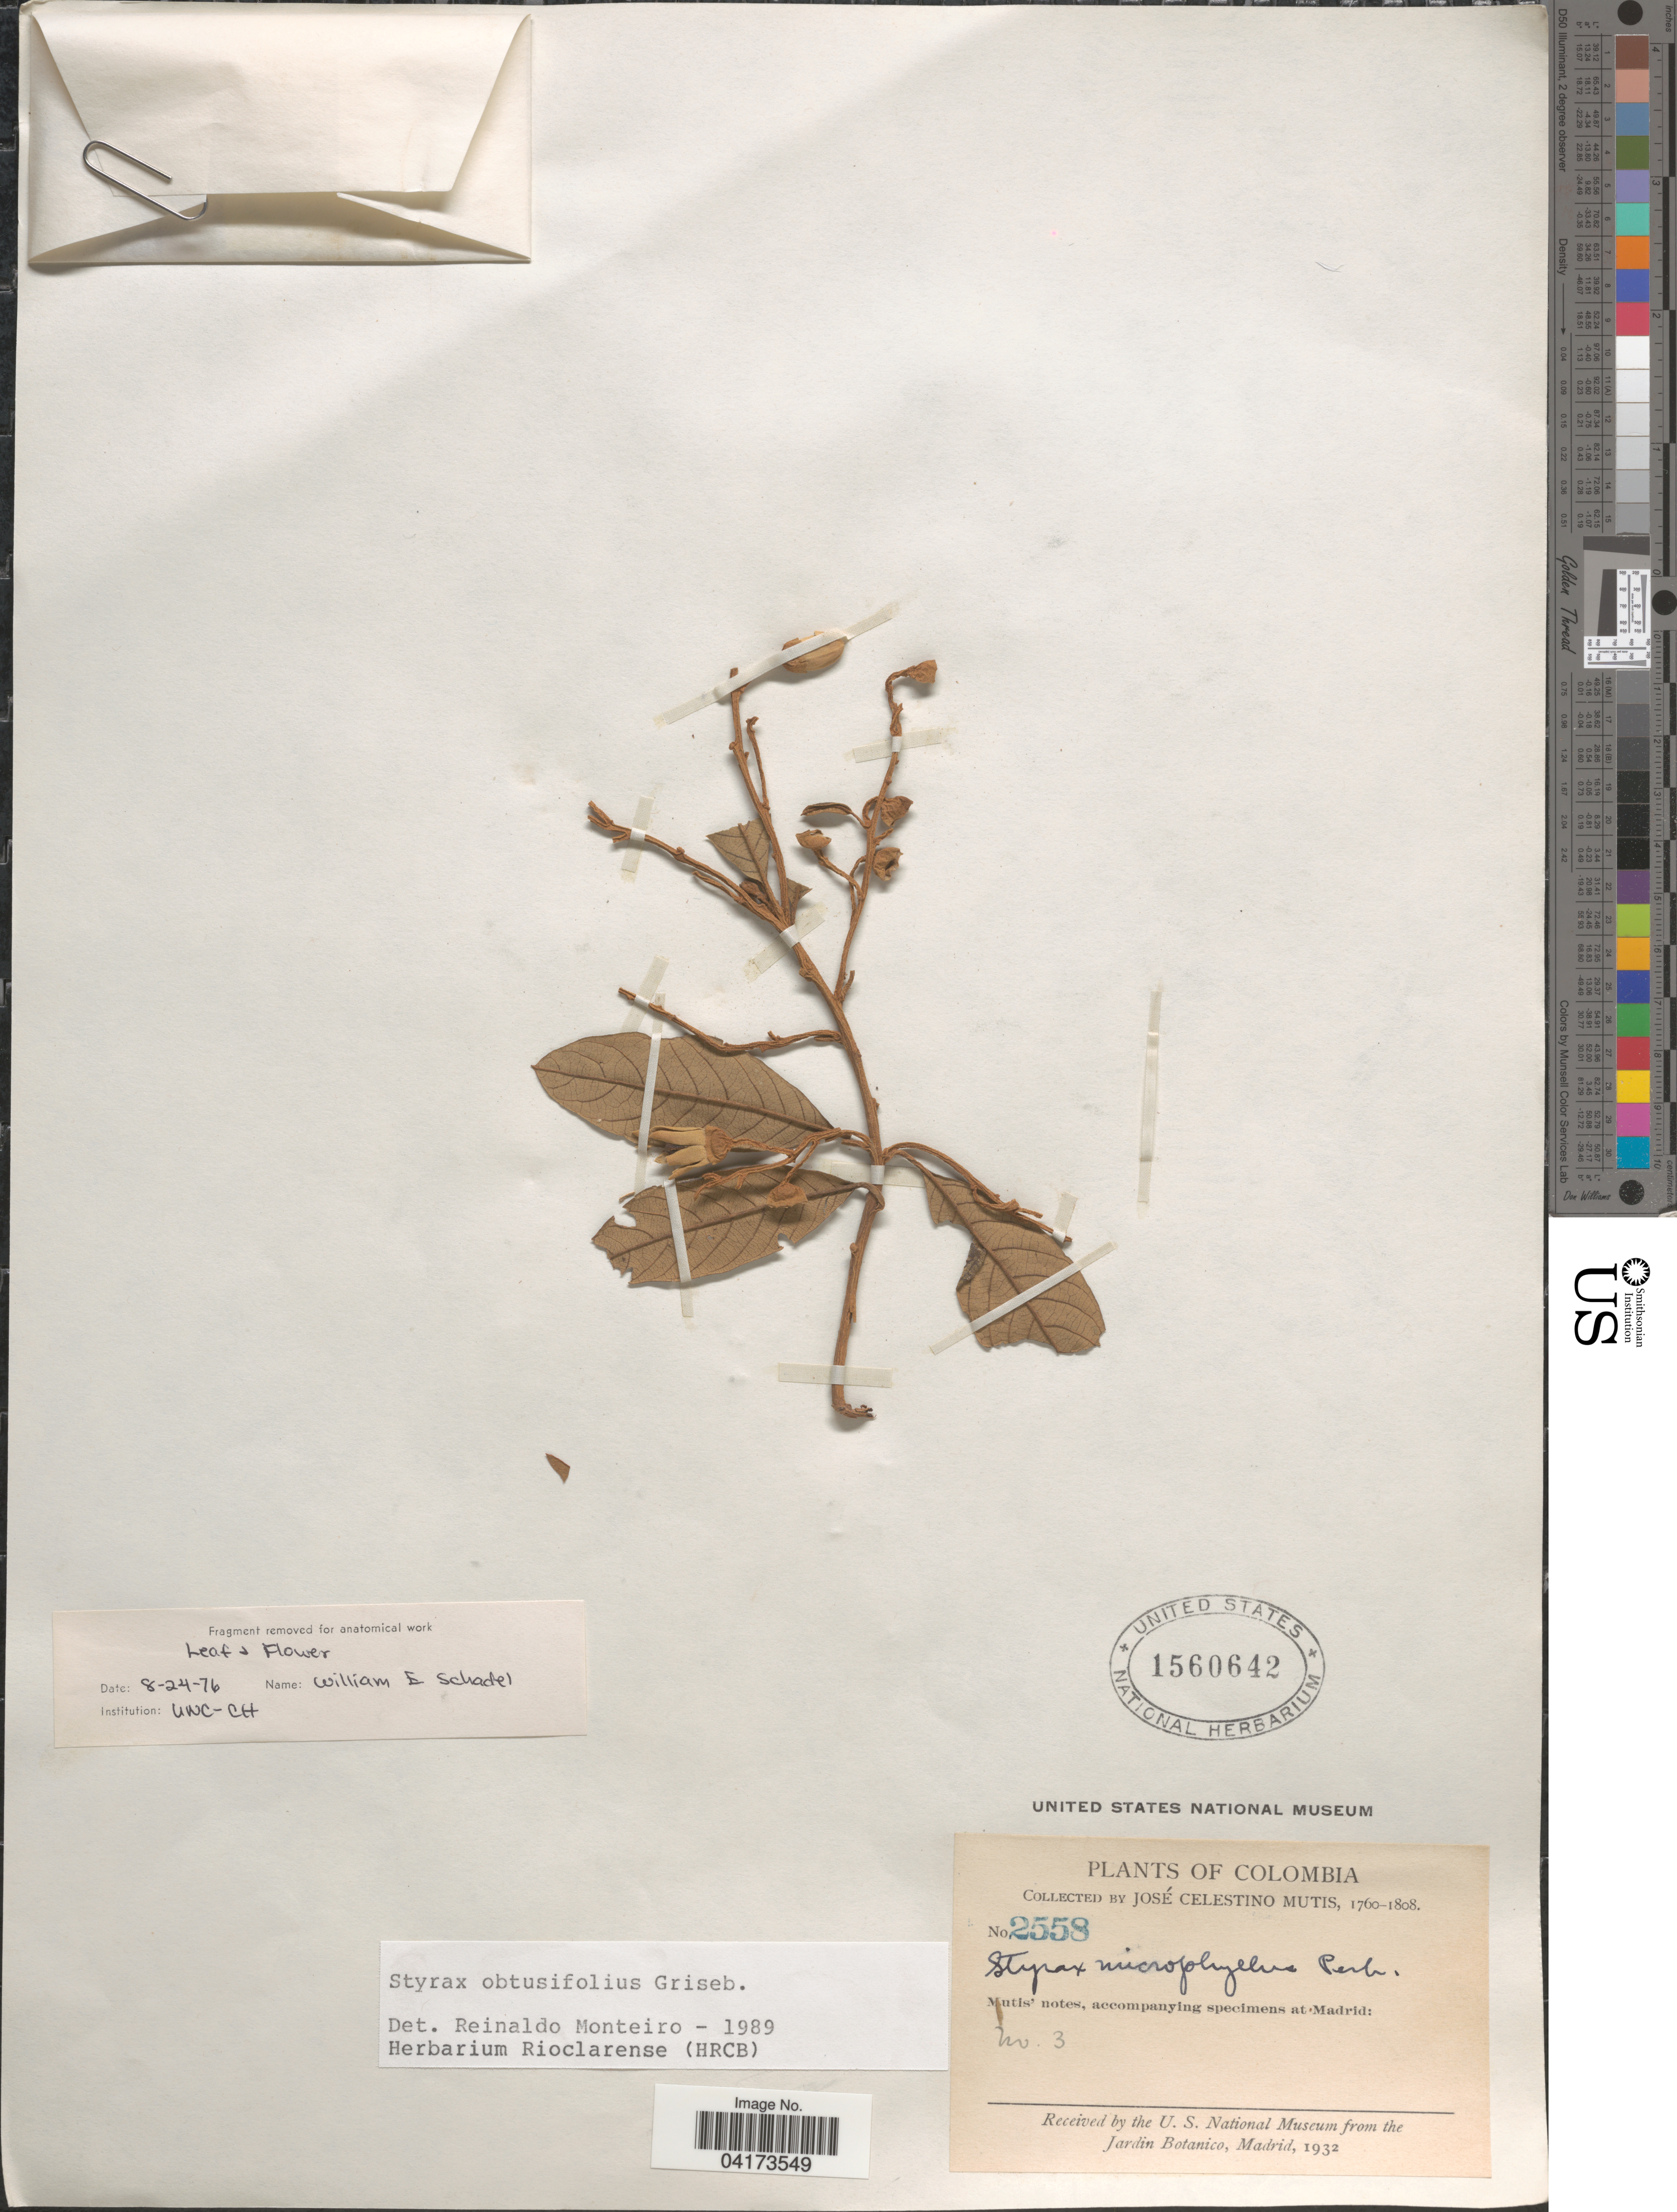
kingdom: Plantae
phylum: Tracheophyta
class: Magnoliopsida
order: Ericales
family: Styracaceae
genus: Styrax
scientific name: Styrax obtusifolius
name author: Griseb.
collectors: J. C. B. Mutis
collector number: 2558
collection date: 1760/1808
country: Colombia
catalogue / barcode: US 1560642